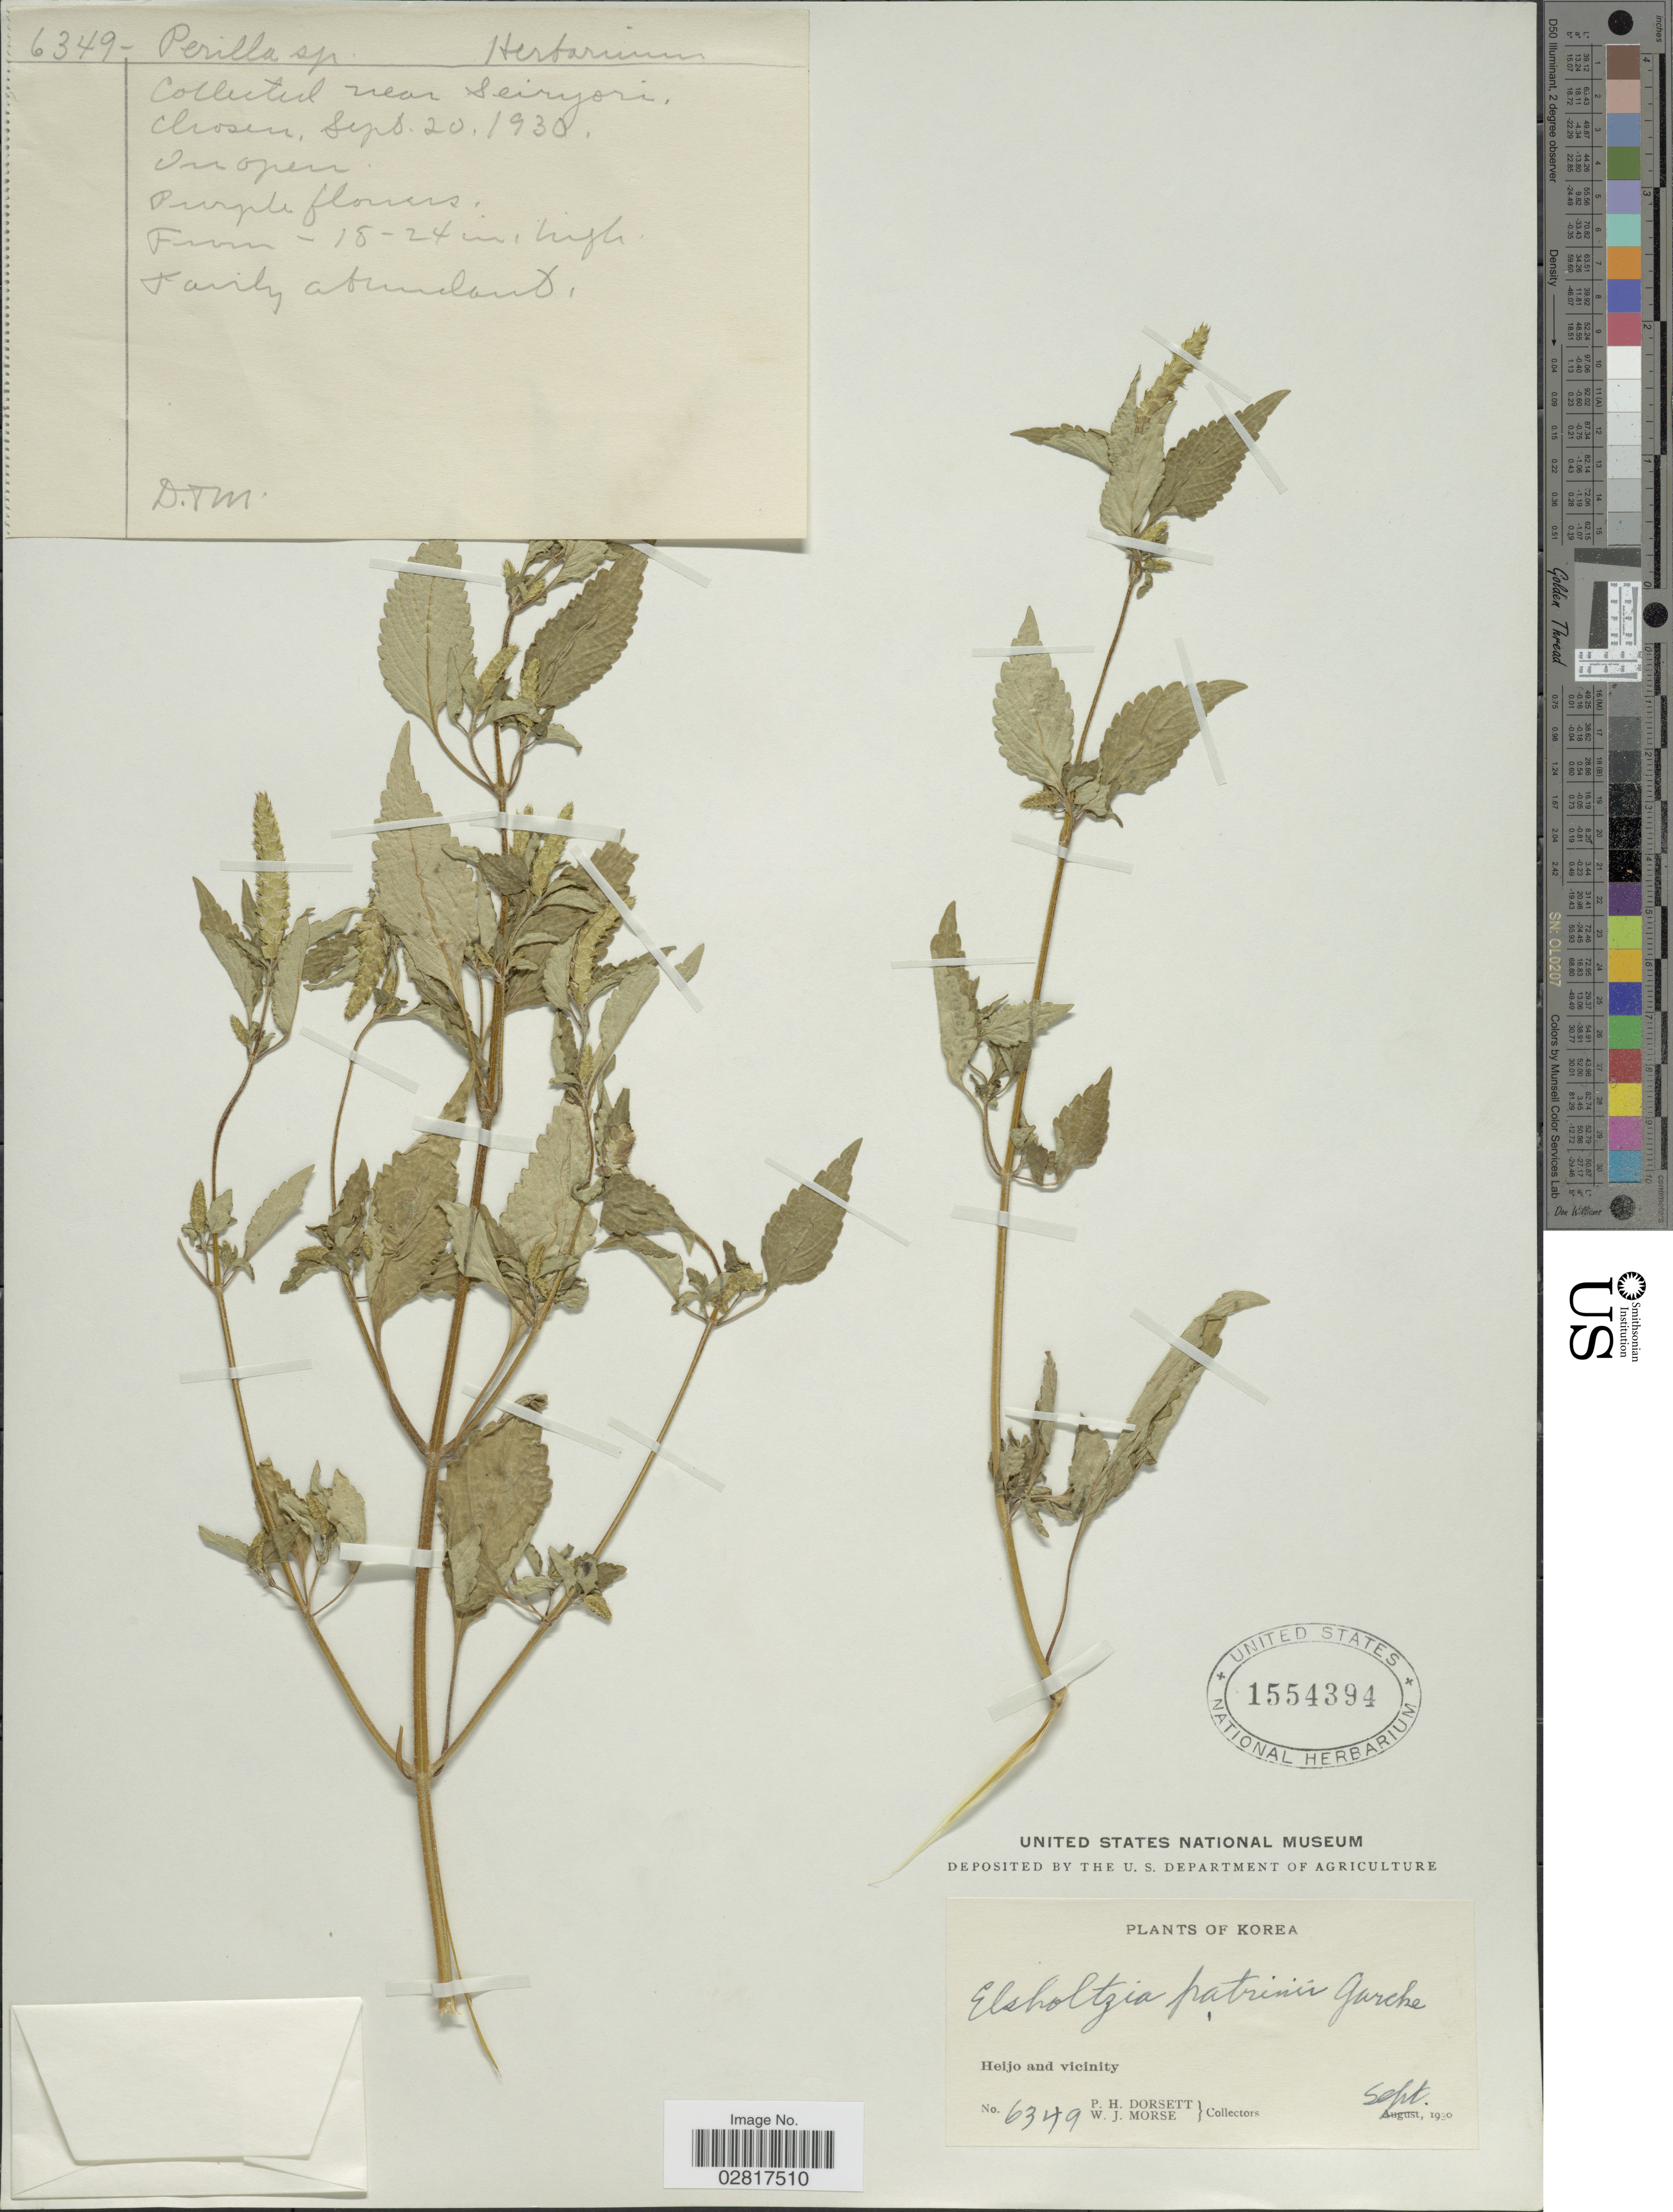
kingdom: Plantae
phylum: Tracheophyta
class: Magnoliopsida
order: Lamiales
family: Lamiaceae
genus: Elsholtzia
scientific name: Elsholtzia patrinii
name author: (Lepech.) Garcke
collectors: P. H. Dorsett & W. J. Morse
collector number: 6349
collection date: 1930-09-20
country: North Korea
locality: Heijo and vicinity, near Seiryori.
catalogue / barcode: US 1554394